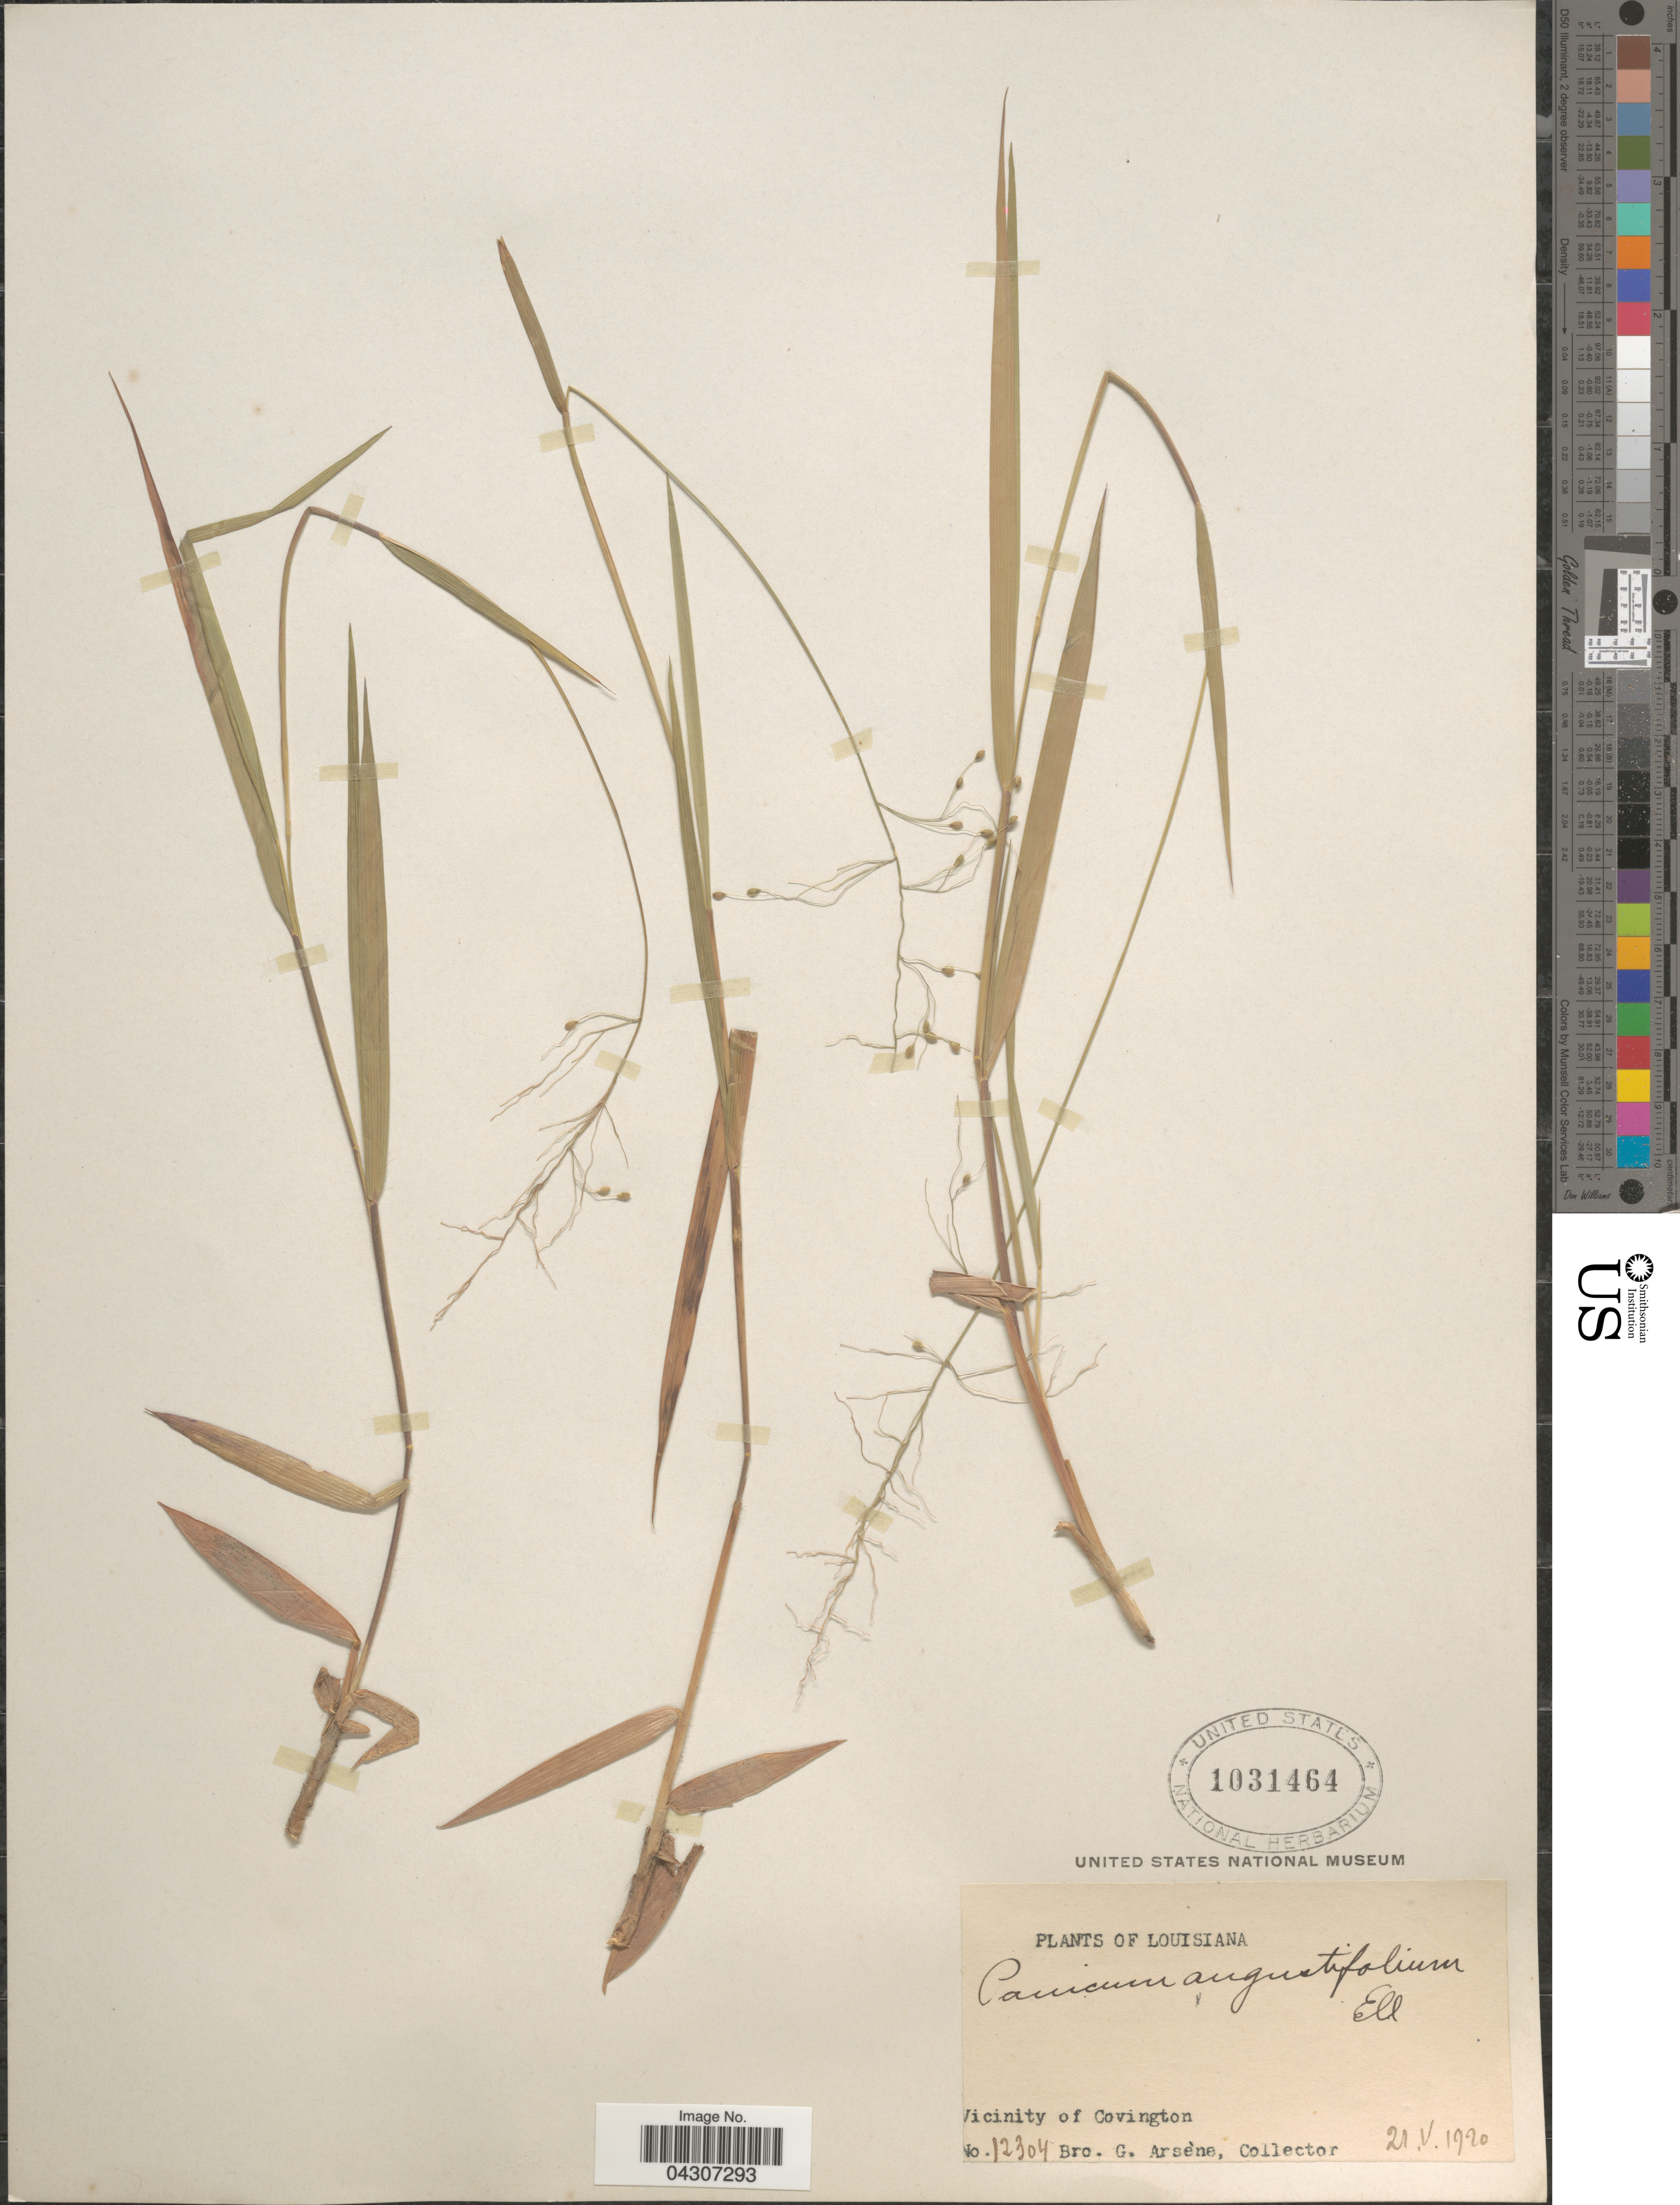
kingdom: Plantae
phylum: Tracheophyta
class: Liliopsida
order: Poales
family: Poaceae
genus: Dichanthelium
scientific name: Dichanthelium aciculare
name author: (Desv. ex Poir.) Gould & C.A. Clark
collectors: Bro. G. Arsène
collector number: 12304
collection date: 1920-05-21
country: United States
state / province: Louisiana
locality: Vicinity of Covington.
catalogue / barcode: US 1031464